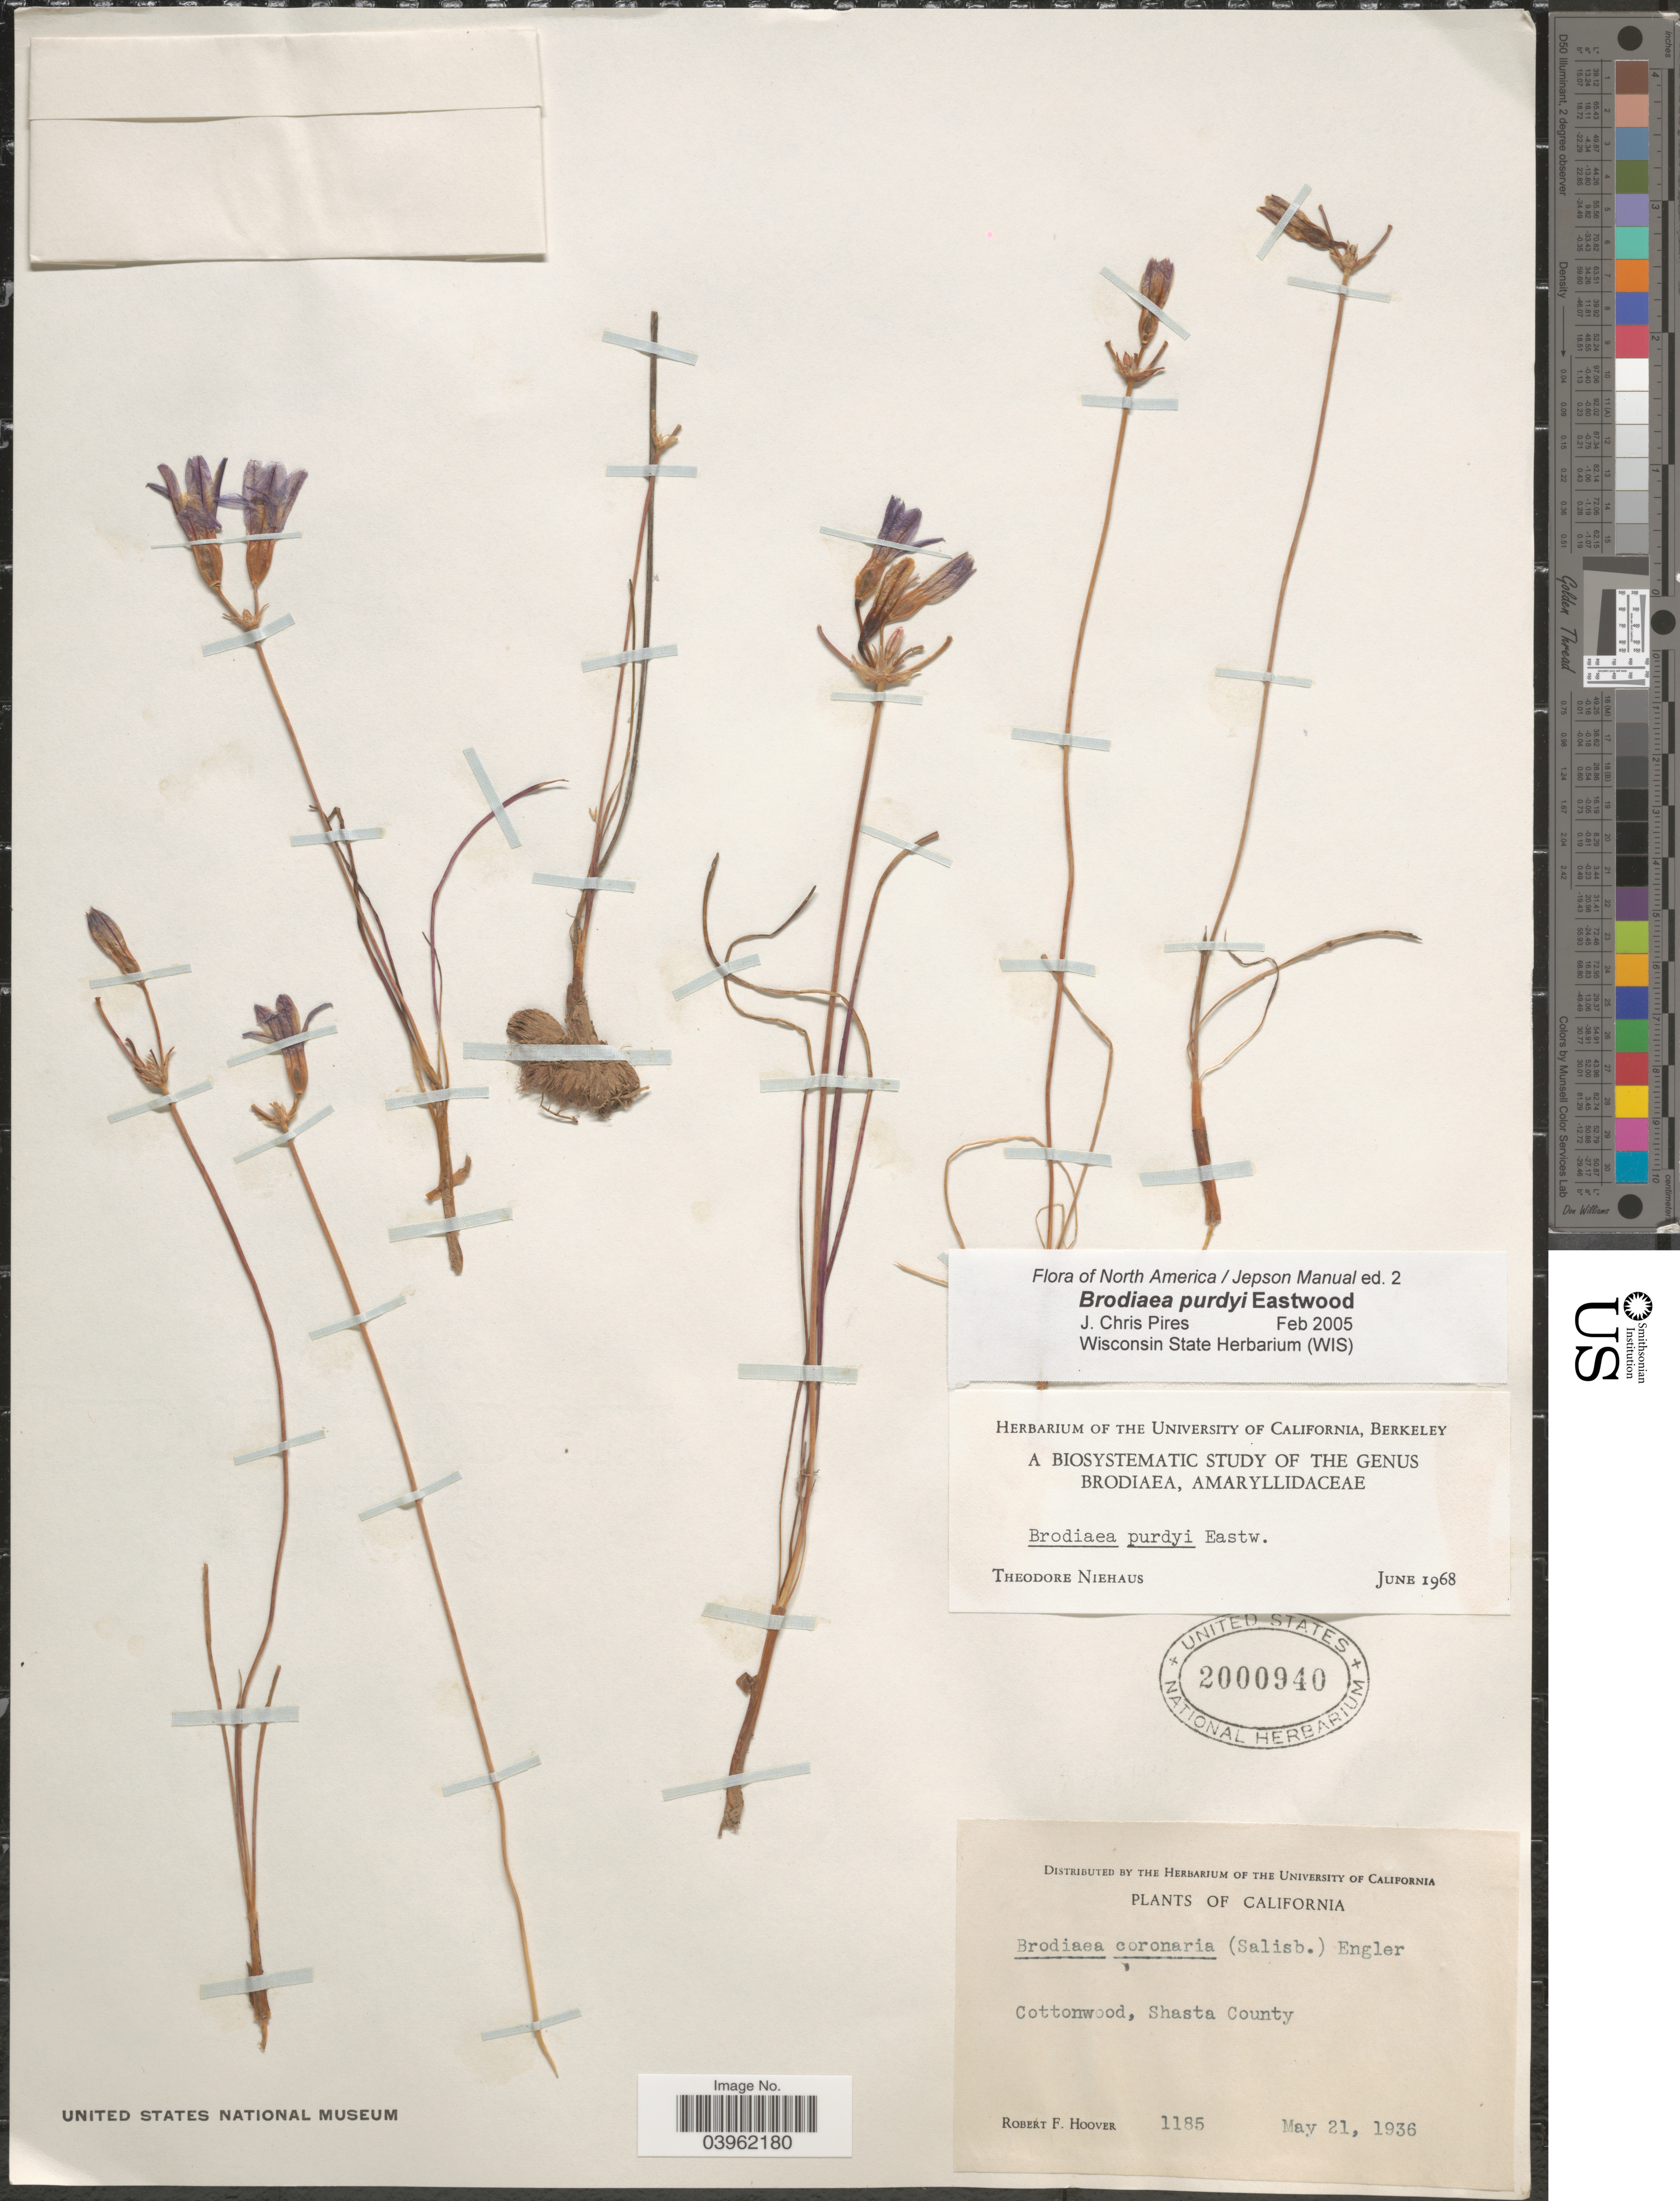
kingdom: Plantae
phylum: Tracheophyta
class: Liliopsida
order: Asparagales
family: Asparagaceae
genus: Brodiaea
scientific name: Brodiaea purdyi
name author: Eastw.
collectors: R. F. Hoover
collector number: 1185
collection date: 1936-05-21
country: United States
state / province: California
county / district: Shasta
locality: Cottonwood, Shasta County.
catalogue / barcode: US 2000940